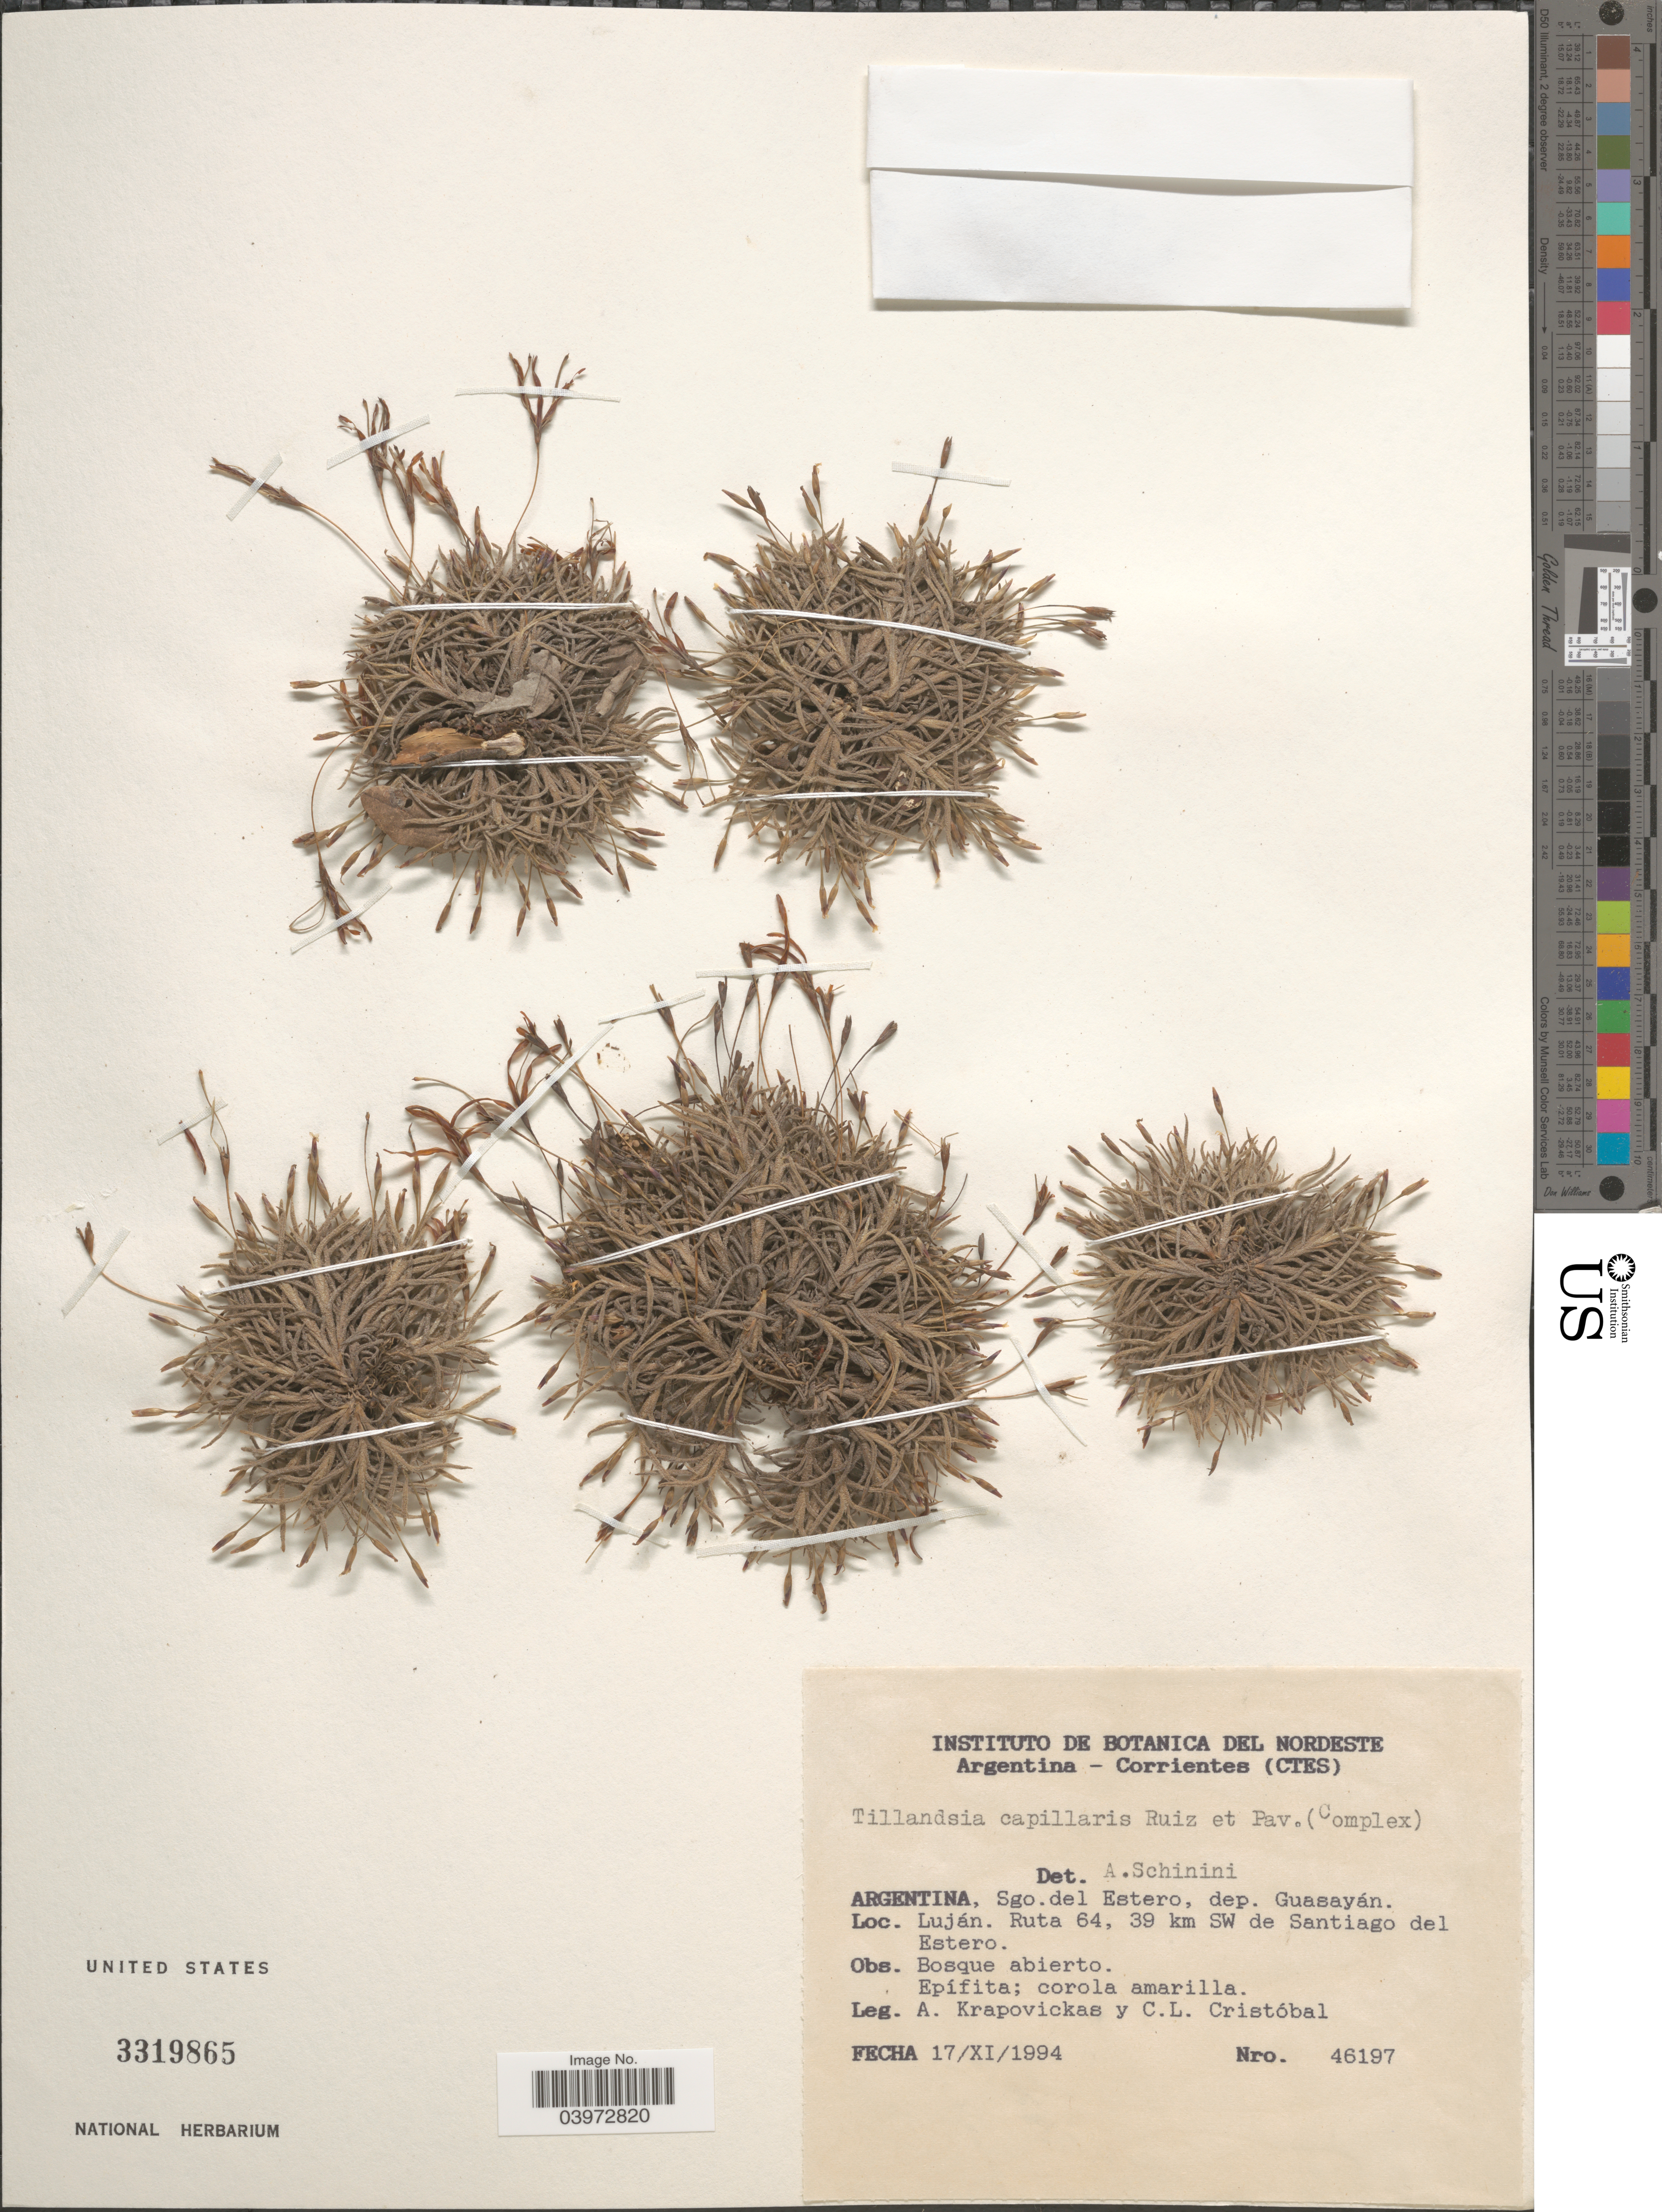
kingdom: Plantae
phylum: Tracheophyta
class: Liliopsida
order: Poales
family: Bromeliaceae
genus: Tillandsia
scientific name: Tillandsia capillaris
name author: Ruiz & Pav.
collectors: A. Krapovickas & C. Cristobal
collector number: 46197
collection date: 1994-11-17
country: Argentina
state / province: Santiago del Estero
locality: Sgo. del Estero, dep. Guasayán. Luján. Ruta 64, 39 km SW de Santiago del Estero.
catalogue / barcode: US 3319865